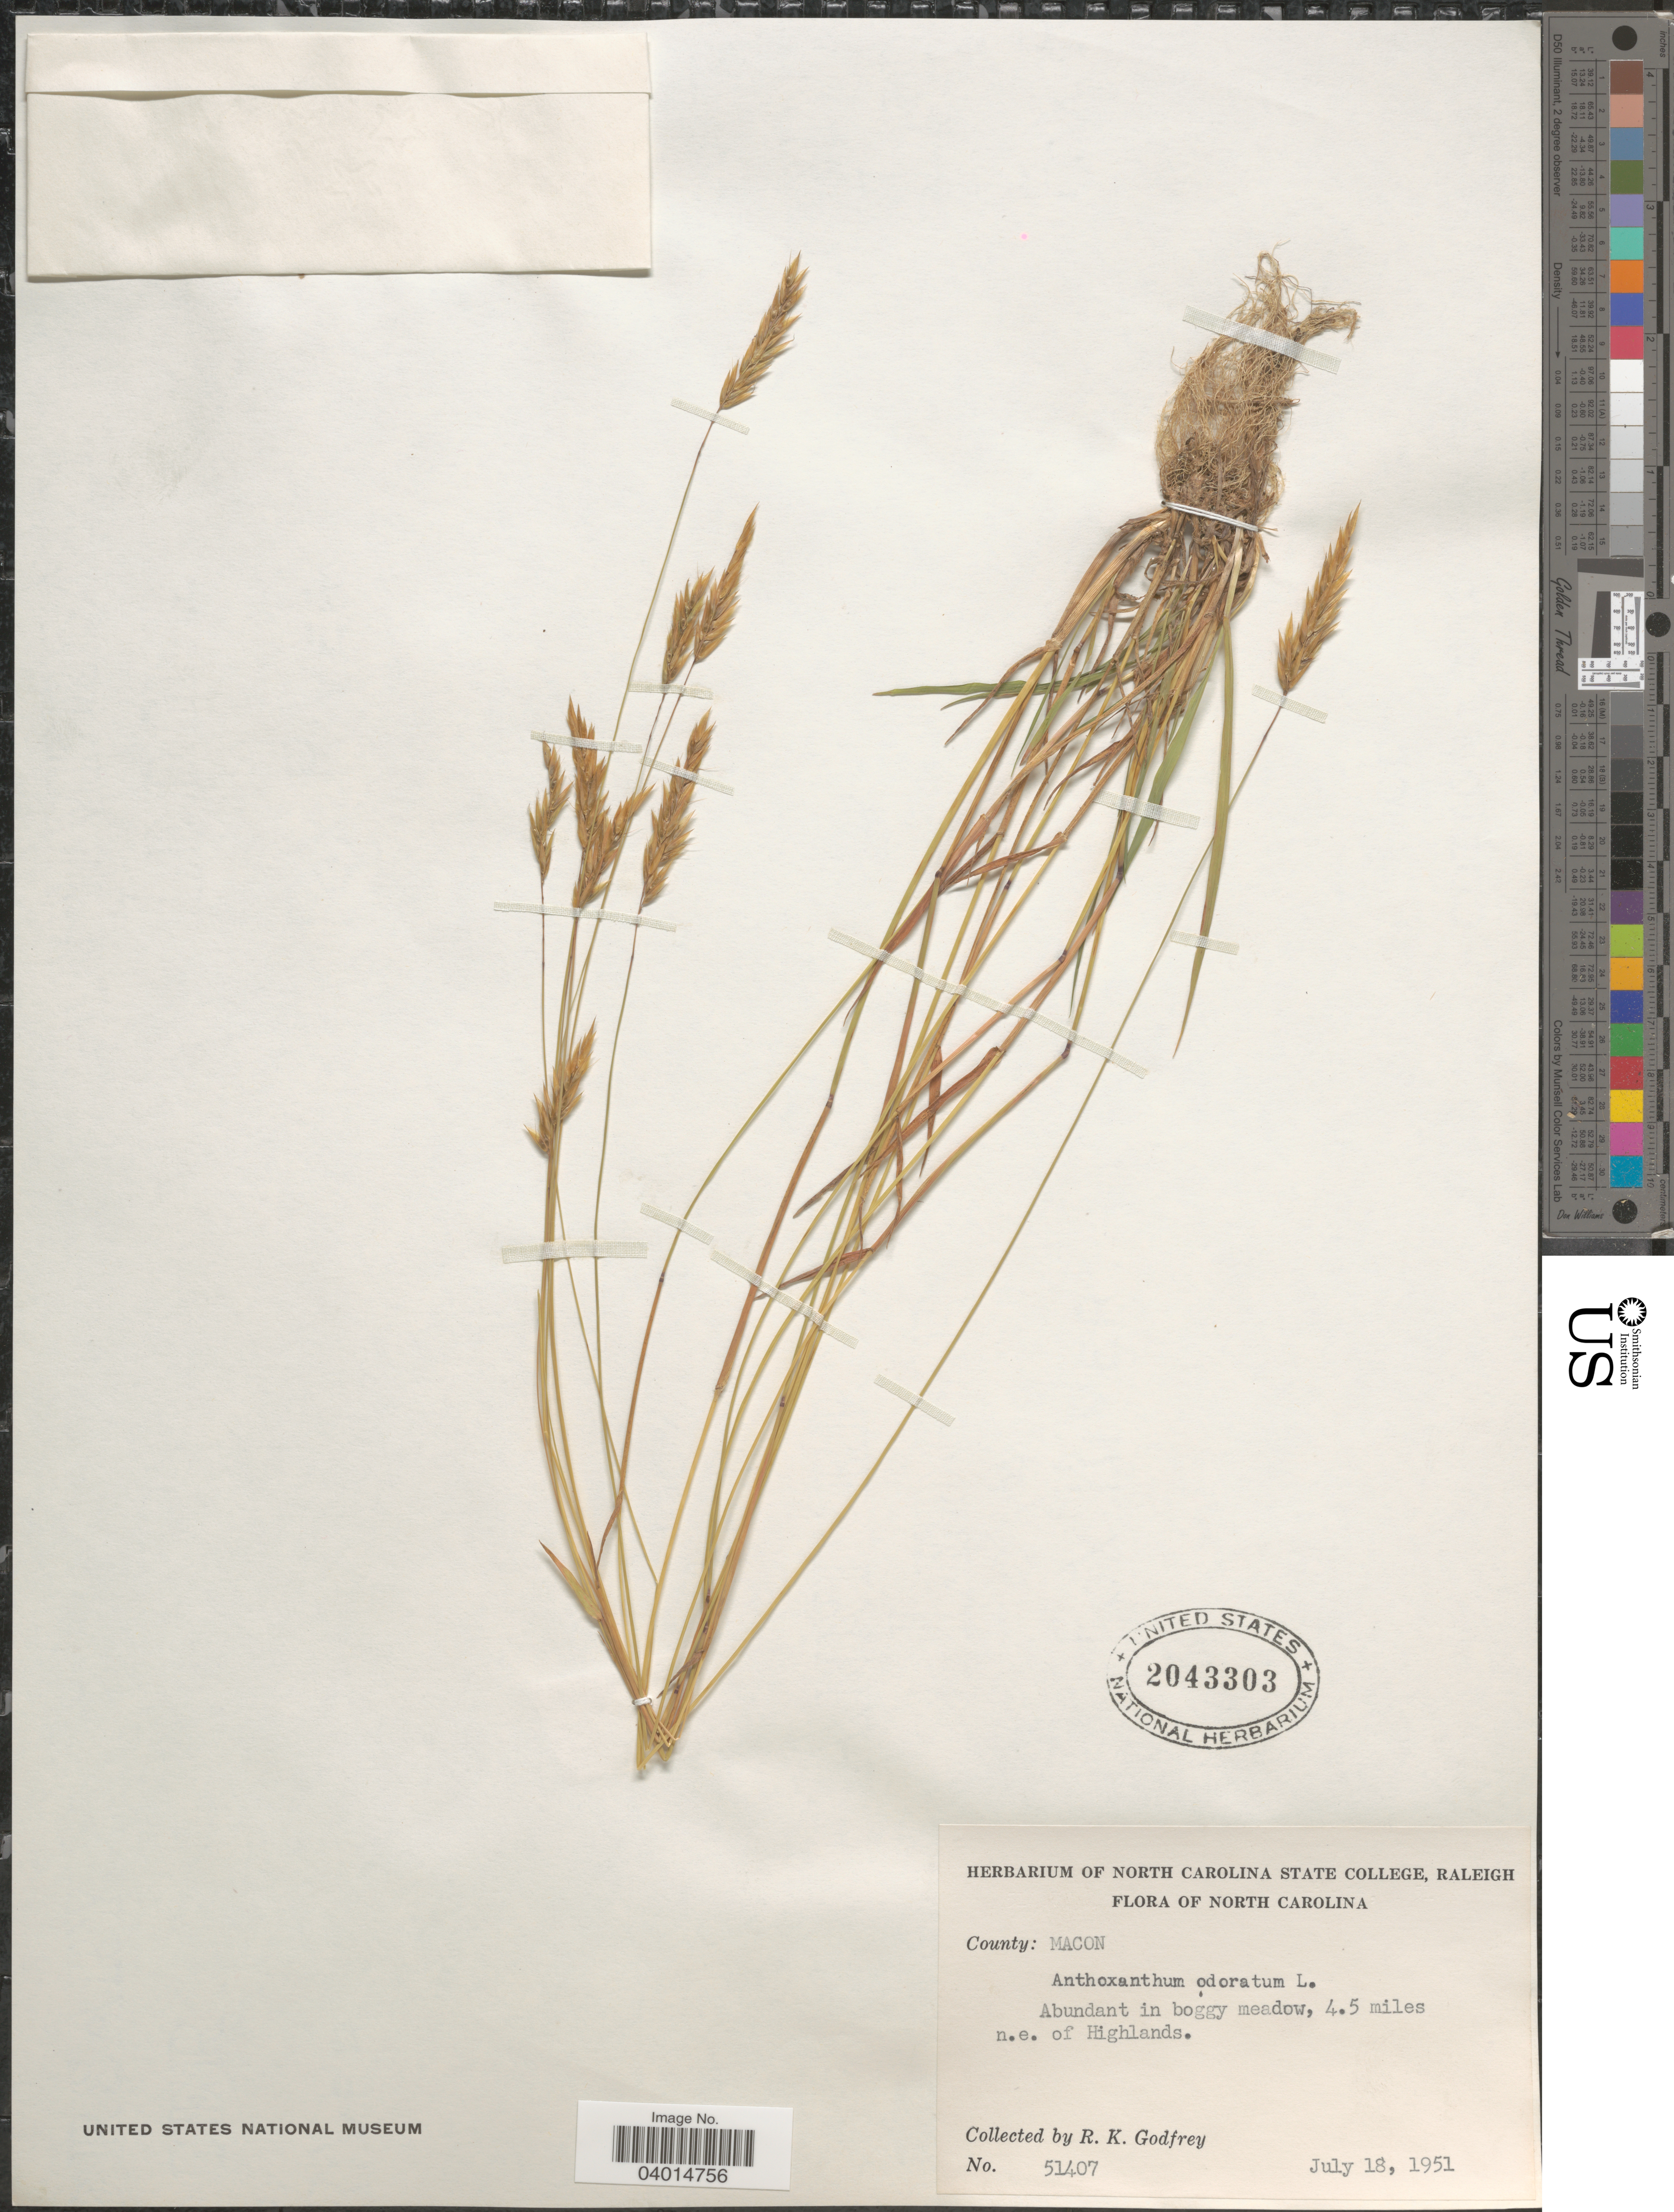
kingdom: Plantae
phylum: Tracheophyta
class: Liliopsida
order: Poales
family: Poaceae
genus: Anthoxanthum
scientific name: Anthoxanthum odoratum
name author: L.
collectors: R. K. Godfrey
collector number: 51407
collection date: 1951-07-18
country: United States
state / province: North Carolina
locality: County: Macon. 4.5 miles n.e. of Highlands.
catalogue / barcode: US 2043303